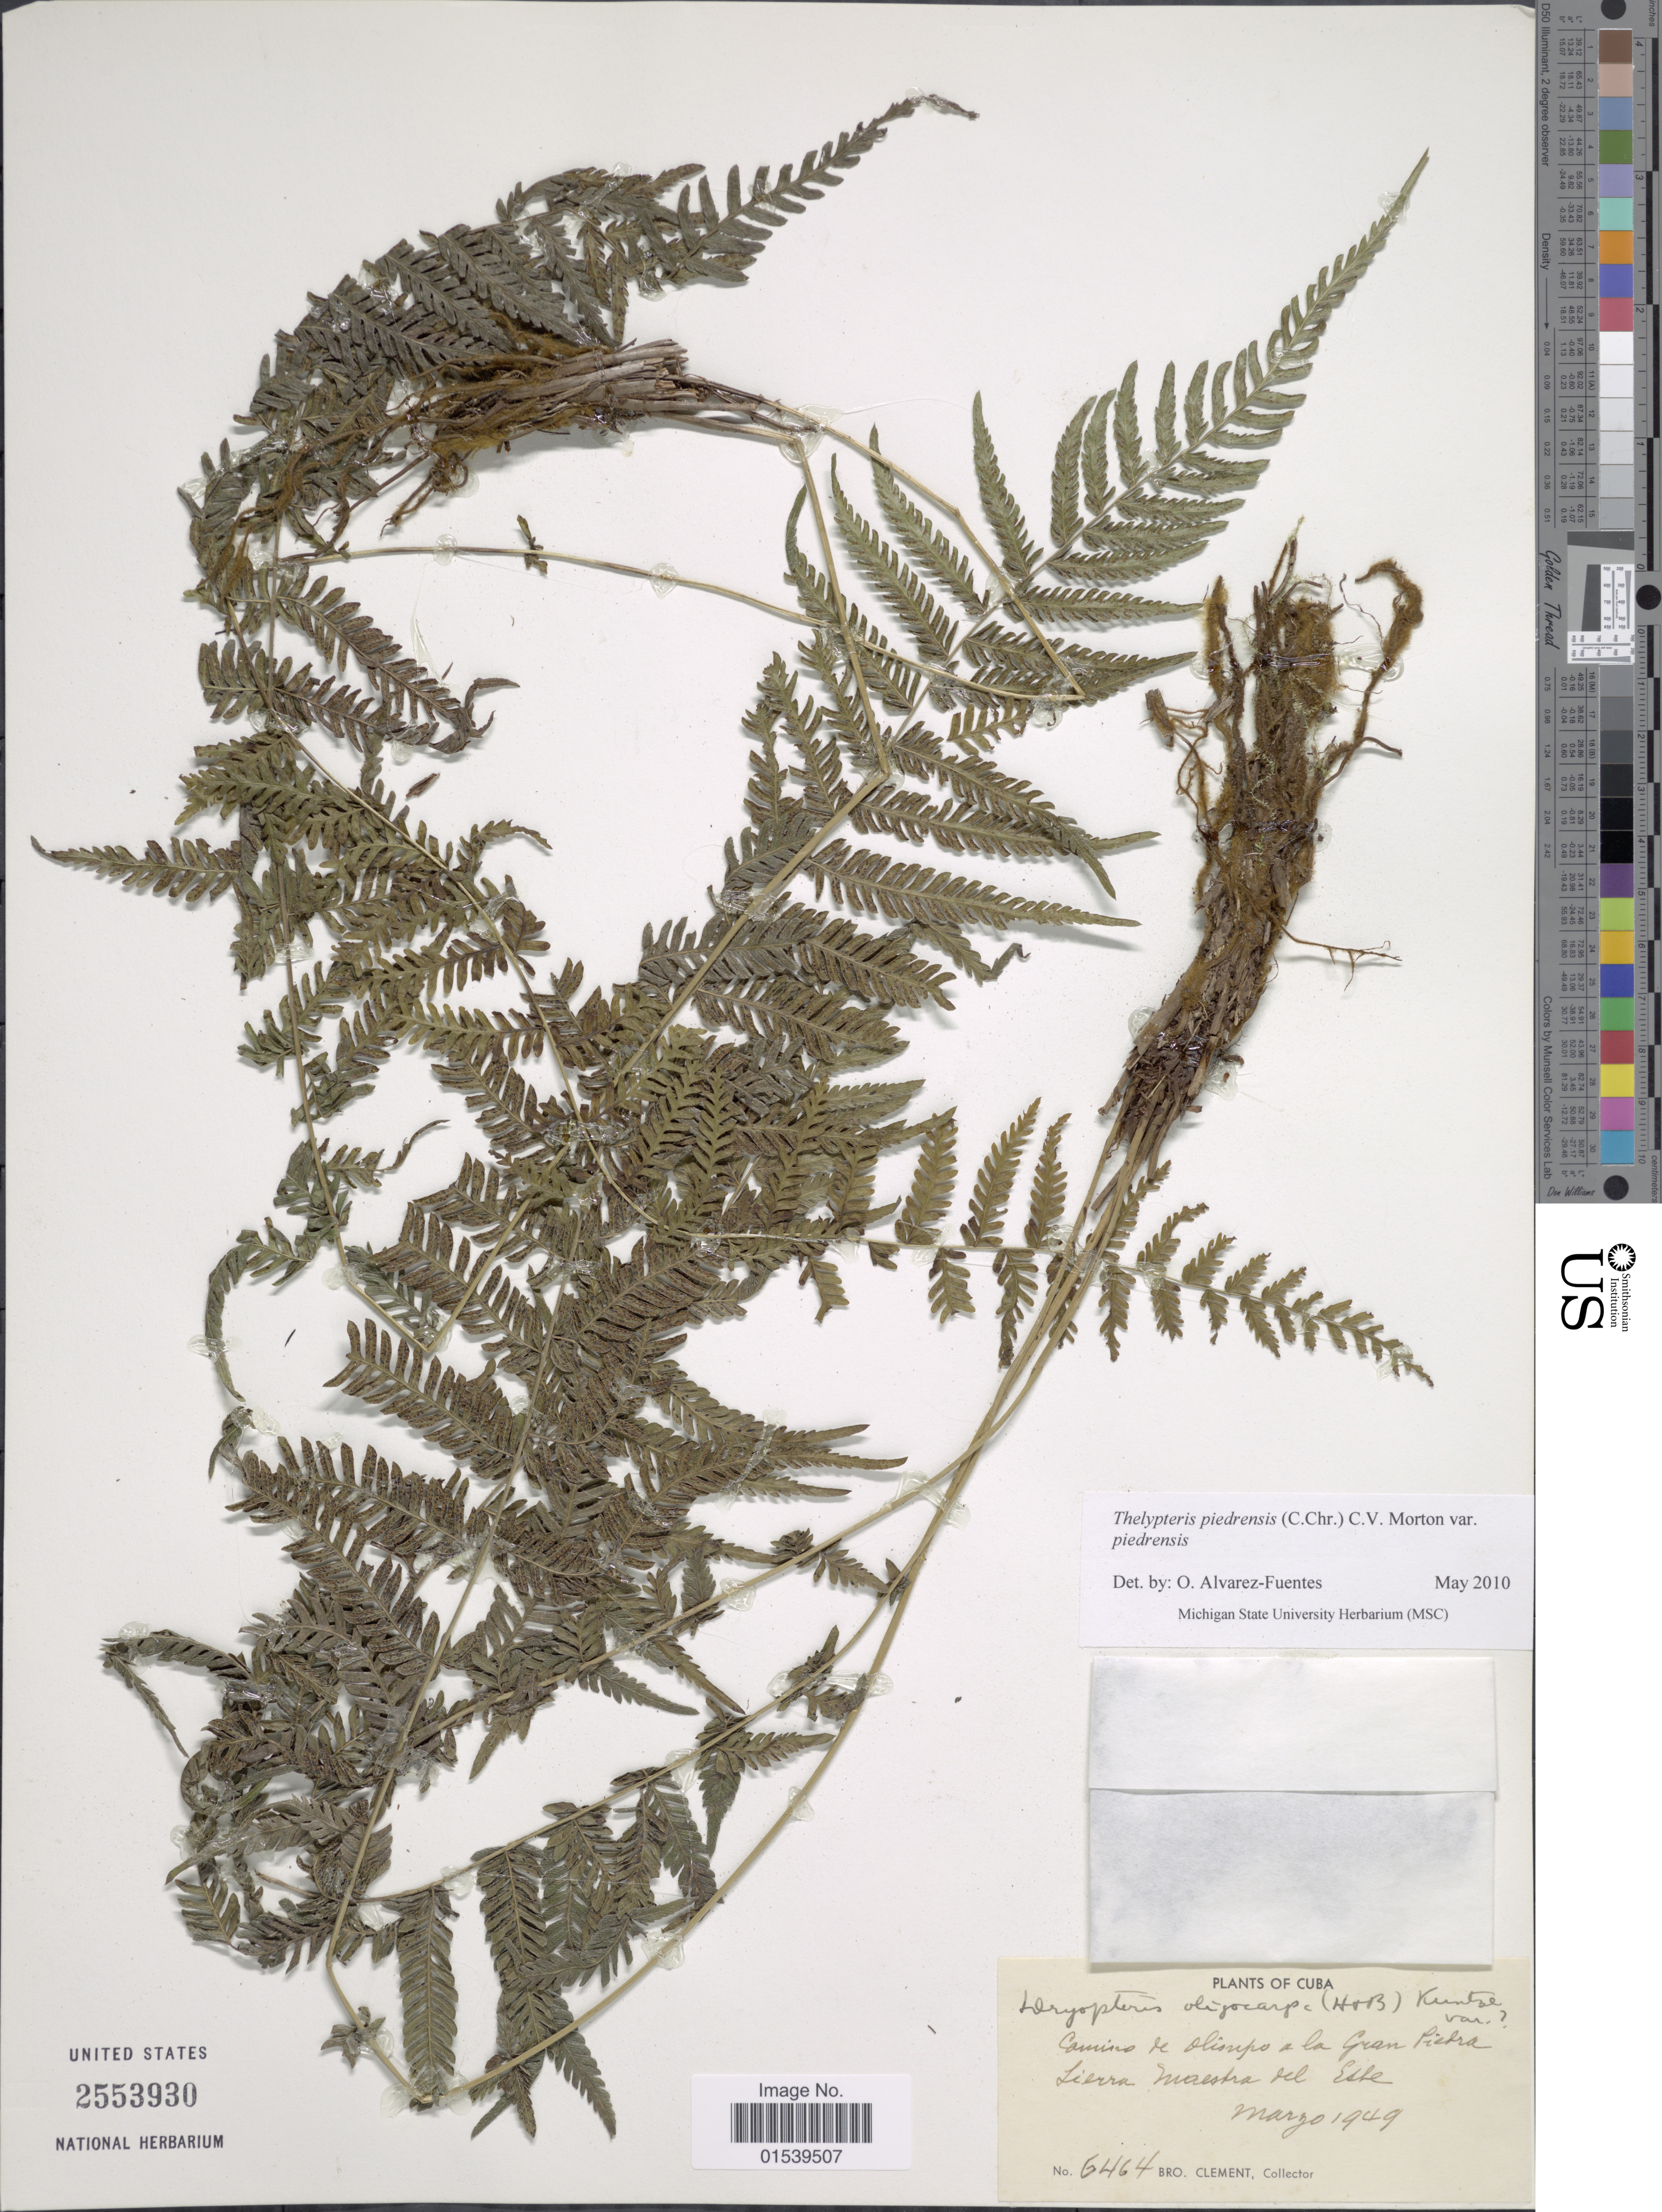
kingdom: Plantae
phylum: Tracheophyta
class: Polypodiopsida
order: Polypodiales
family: Thelypteridaceae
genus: Amauropelta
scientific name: Amauropelta piedrensis (C. Chr.) comb. nov., ined 2015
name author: (C. Chr.)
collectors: B. Clement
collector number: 6464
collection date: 1949-03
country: Cuba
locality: Camino de Olimpo a la Gran Piedra, Sierra Maestra del Este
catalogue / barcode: US 2553930